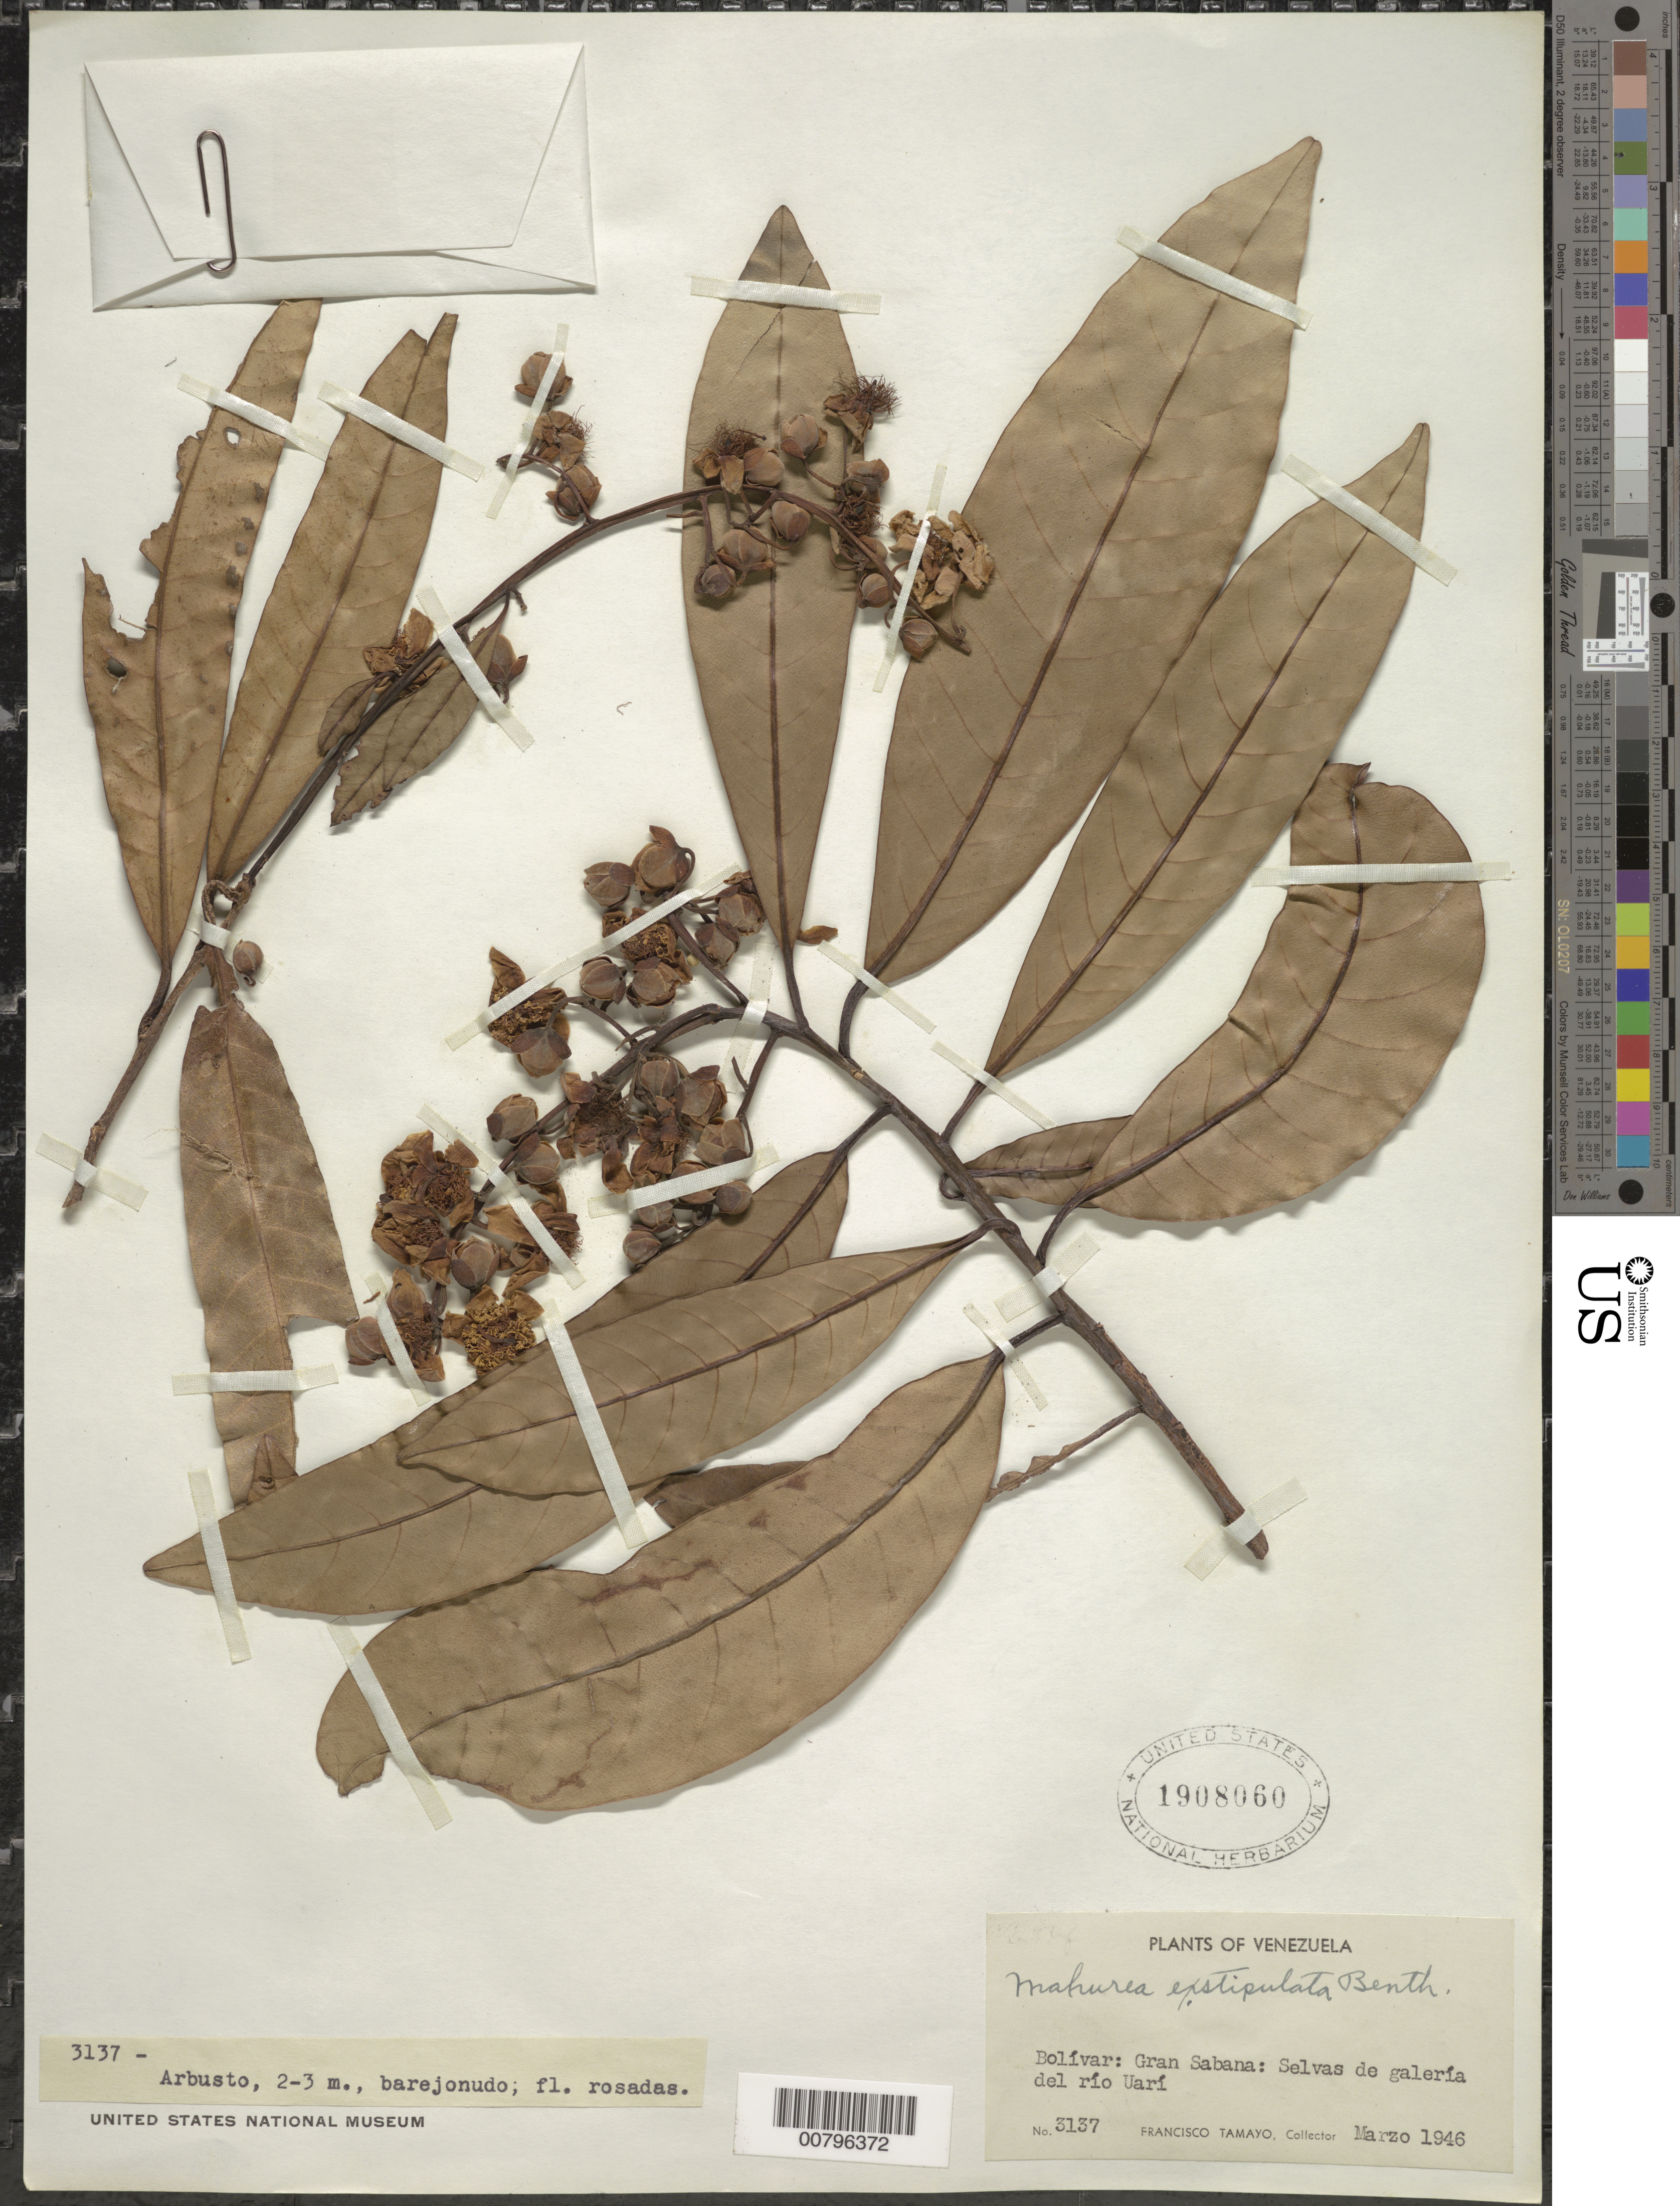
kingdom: Plantae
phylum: Tracheophyta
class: Magnoliopsida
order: Malpighiales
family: Calophyllaceae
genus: Mahurea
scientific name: Mahurea exstipulata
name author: Benth.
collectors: F. Tamayo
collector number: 3137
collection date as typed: Mar-46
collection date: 1946-03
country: Venezuela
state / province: Bolívar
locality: Gran Sabana, Río Uarí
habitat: Selvas de galería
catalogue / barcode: US 1908060